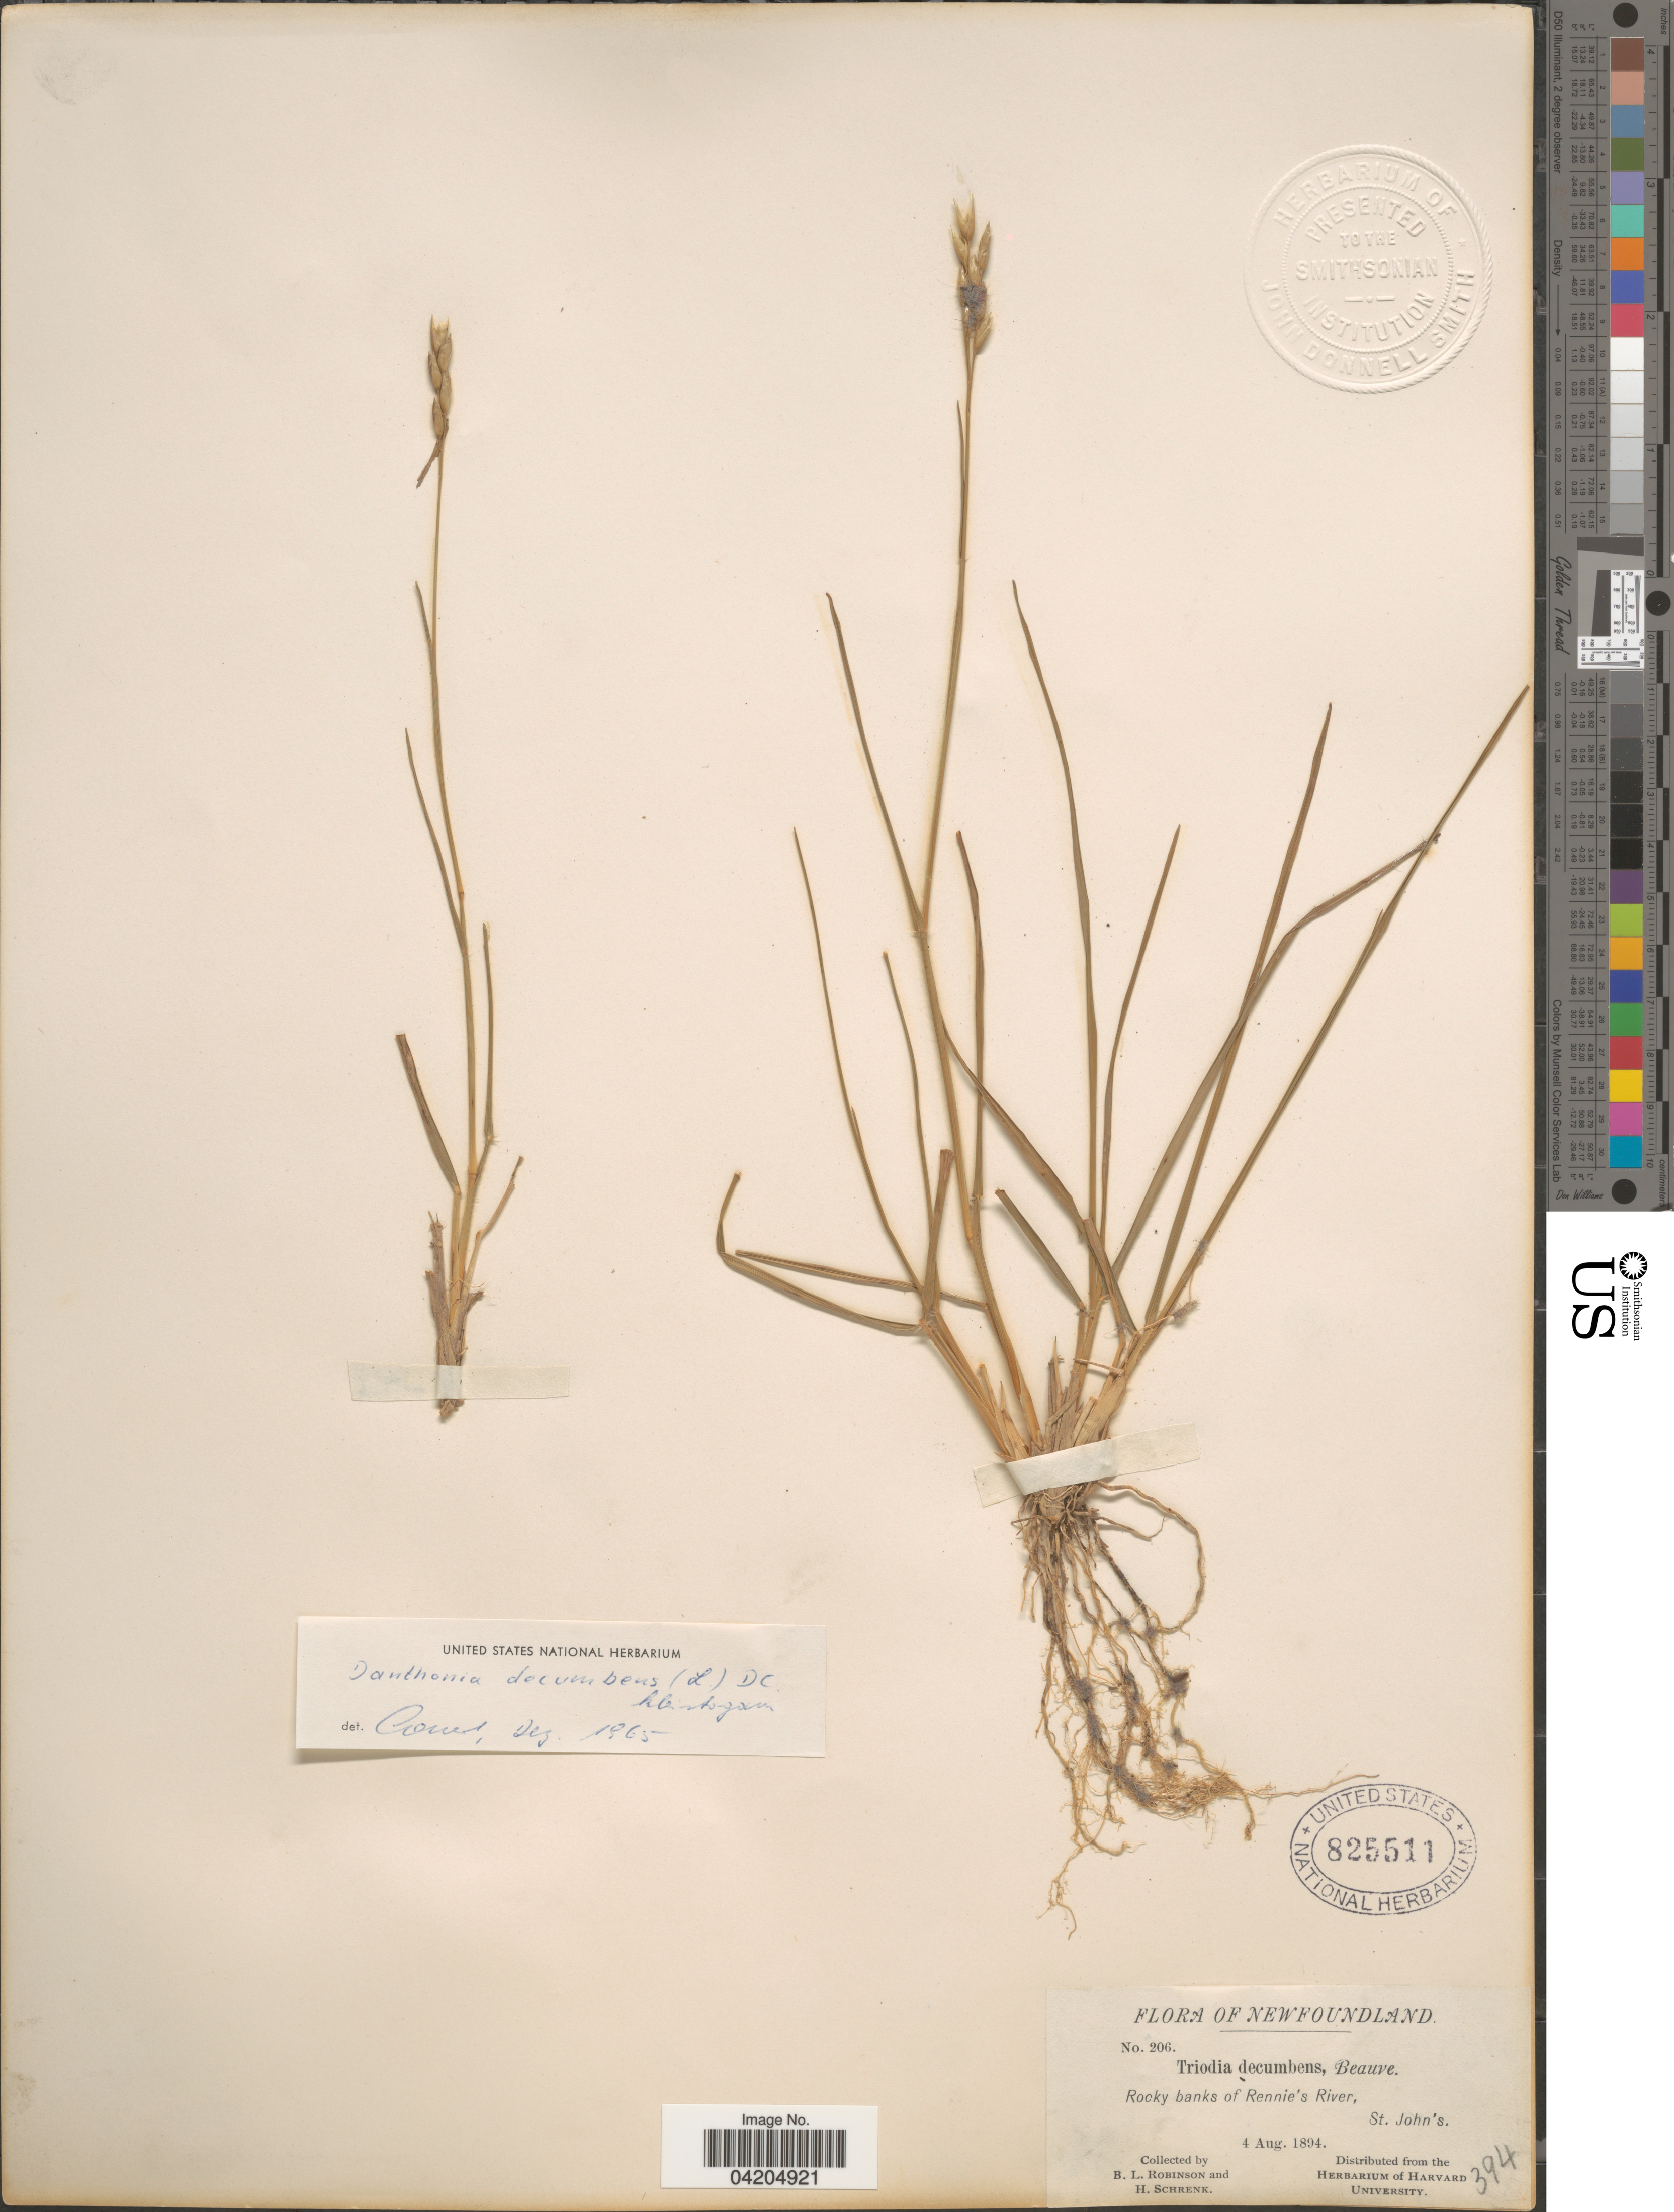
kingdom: Plantae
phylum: Tracheophyta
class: Liliopsida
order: Poales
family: Poaceae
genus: Danthonia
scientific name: Danthonia decumbens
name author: (L.) DC.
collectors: B. L. Robinson & H. Schrenk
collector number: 206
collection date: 1894-08-04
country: Canada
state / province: Newfoundland and Labrador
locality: Rocky banks of Rennie's River, St. John's.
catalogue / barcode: US 825511